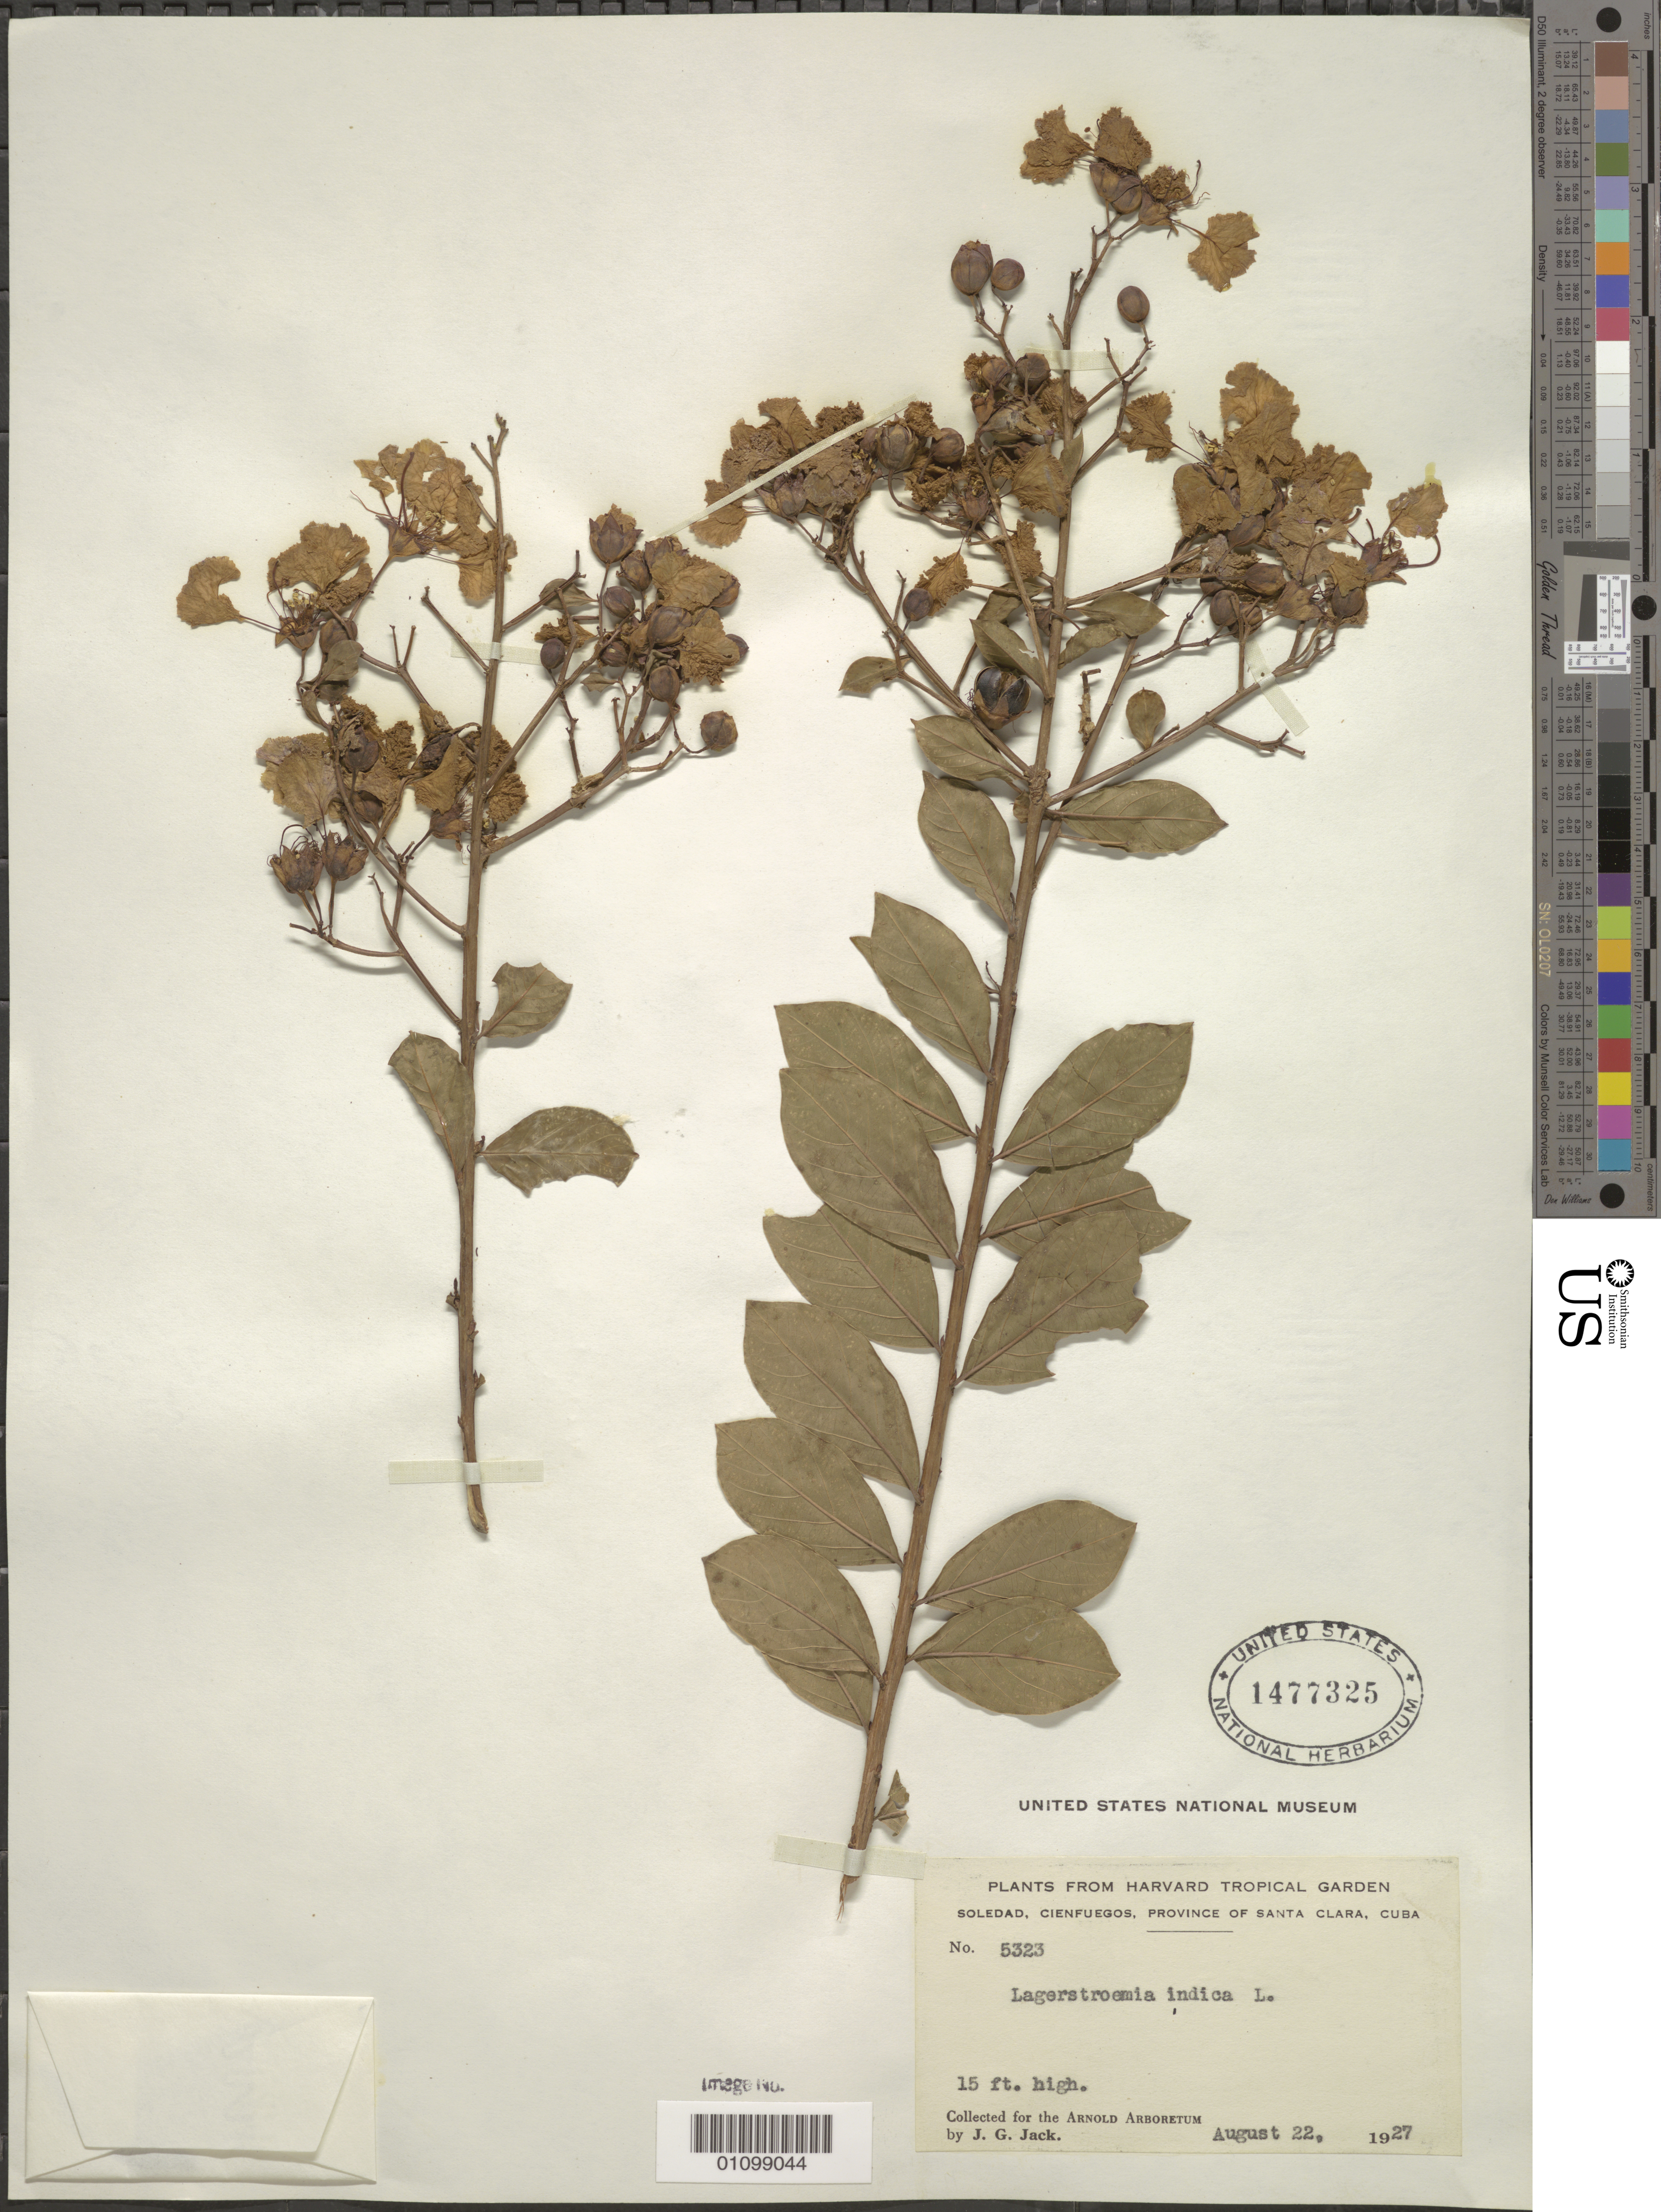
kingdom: Plantae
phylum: Tracheophyta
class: Magnoliopsida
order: Myrtales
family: Lythraceae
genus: Lagerstroemia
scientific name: Lagerstroemia indica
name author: L.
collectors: J. G. Jack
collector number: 5323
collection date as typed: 22 Aug 1927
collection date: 1927-08-22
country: Cuba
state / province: Cienfuegos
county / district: Santa Clara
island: Cuba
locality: Soledad, Cienfuegos, Province of Santa Clara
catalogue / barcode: US 1477325